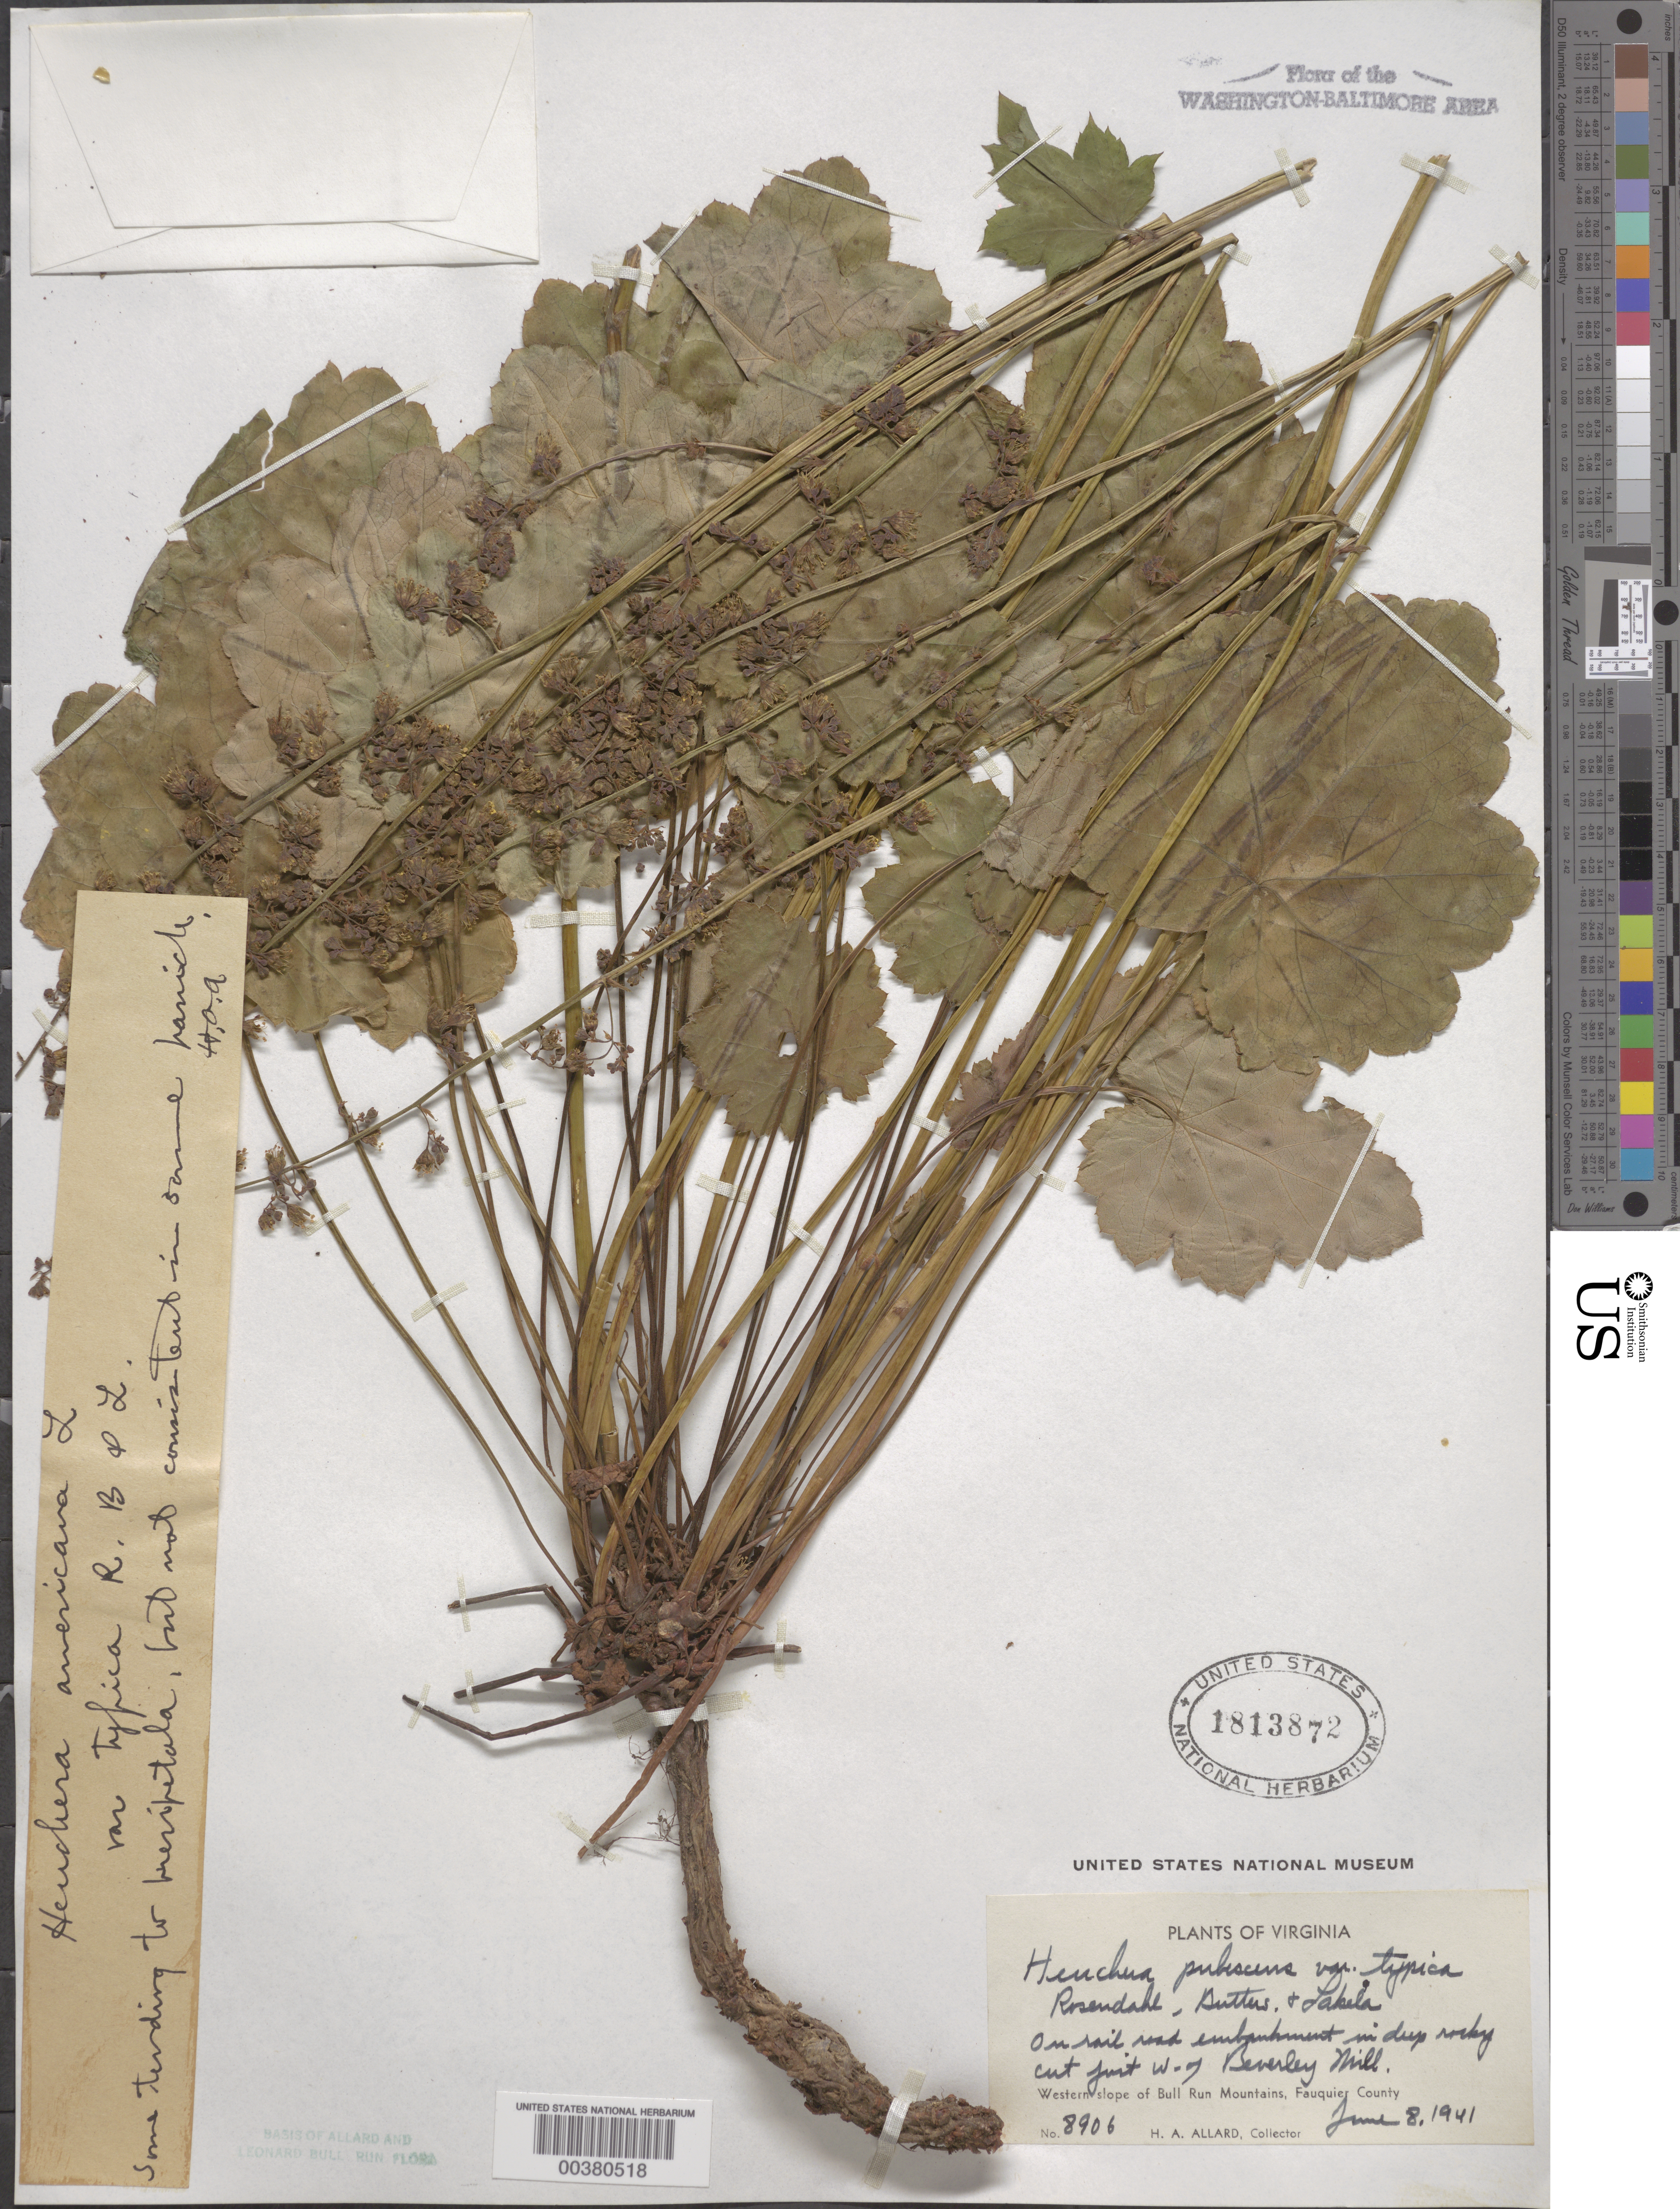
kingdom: Plantae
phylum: Tracheophyta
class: Magnoliopsida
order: Saxifragales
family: Saxifragaceae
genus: Heuchera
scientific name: Heuchera pubescens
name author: Pursh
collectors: H. A. Allard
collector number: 8906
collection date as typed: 08 Jun 1941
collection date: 1941-06-08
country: United States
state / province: Virginia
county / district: Fauquier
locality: West of Beverley Mill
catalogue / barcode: US 1813872